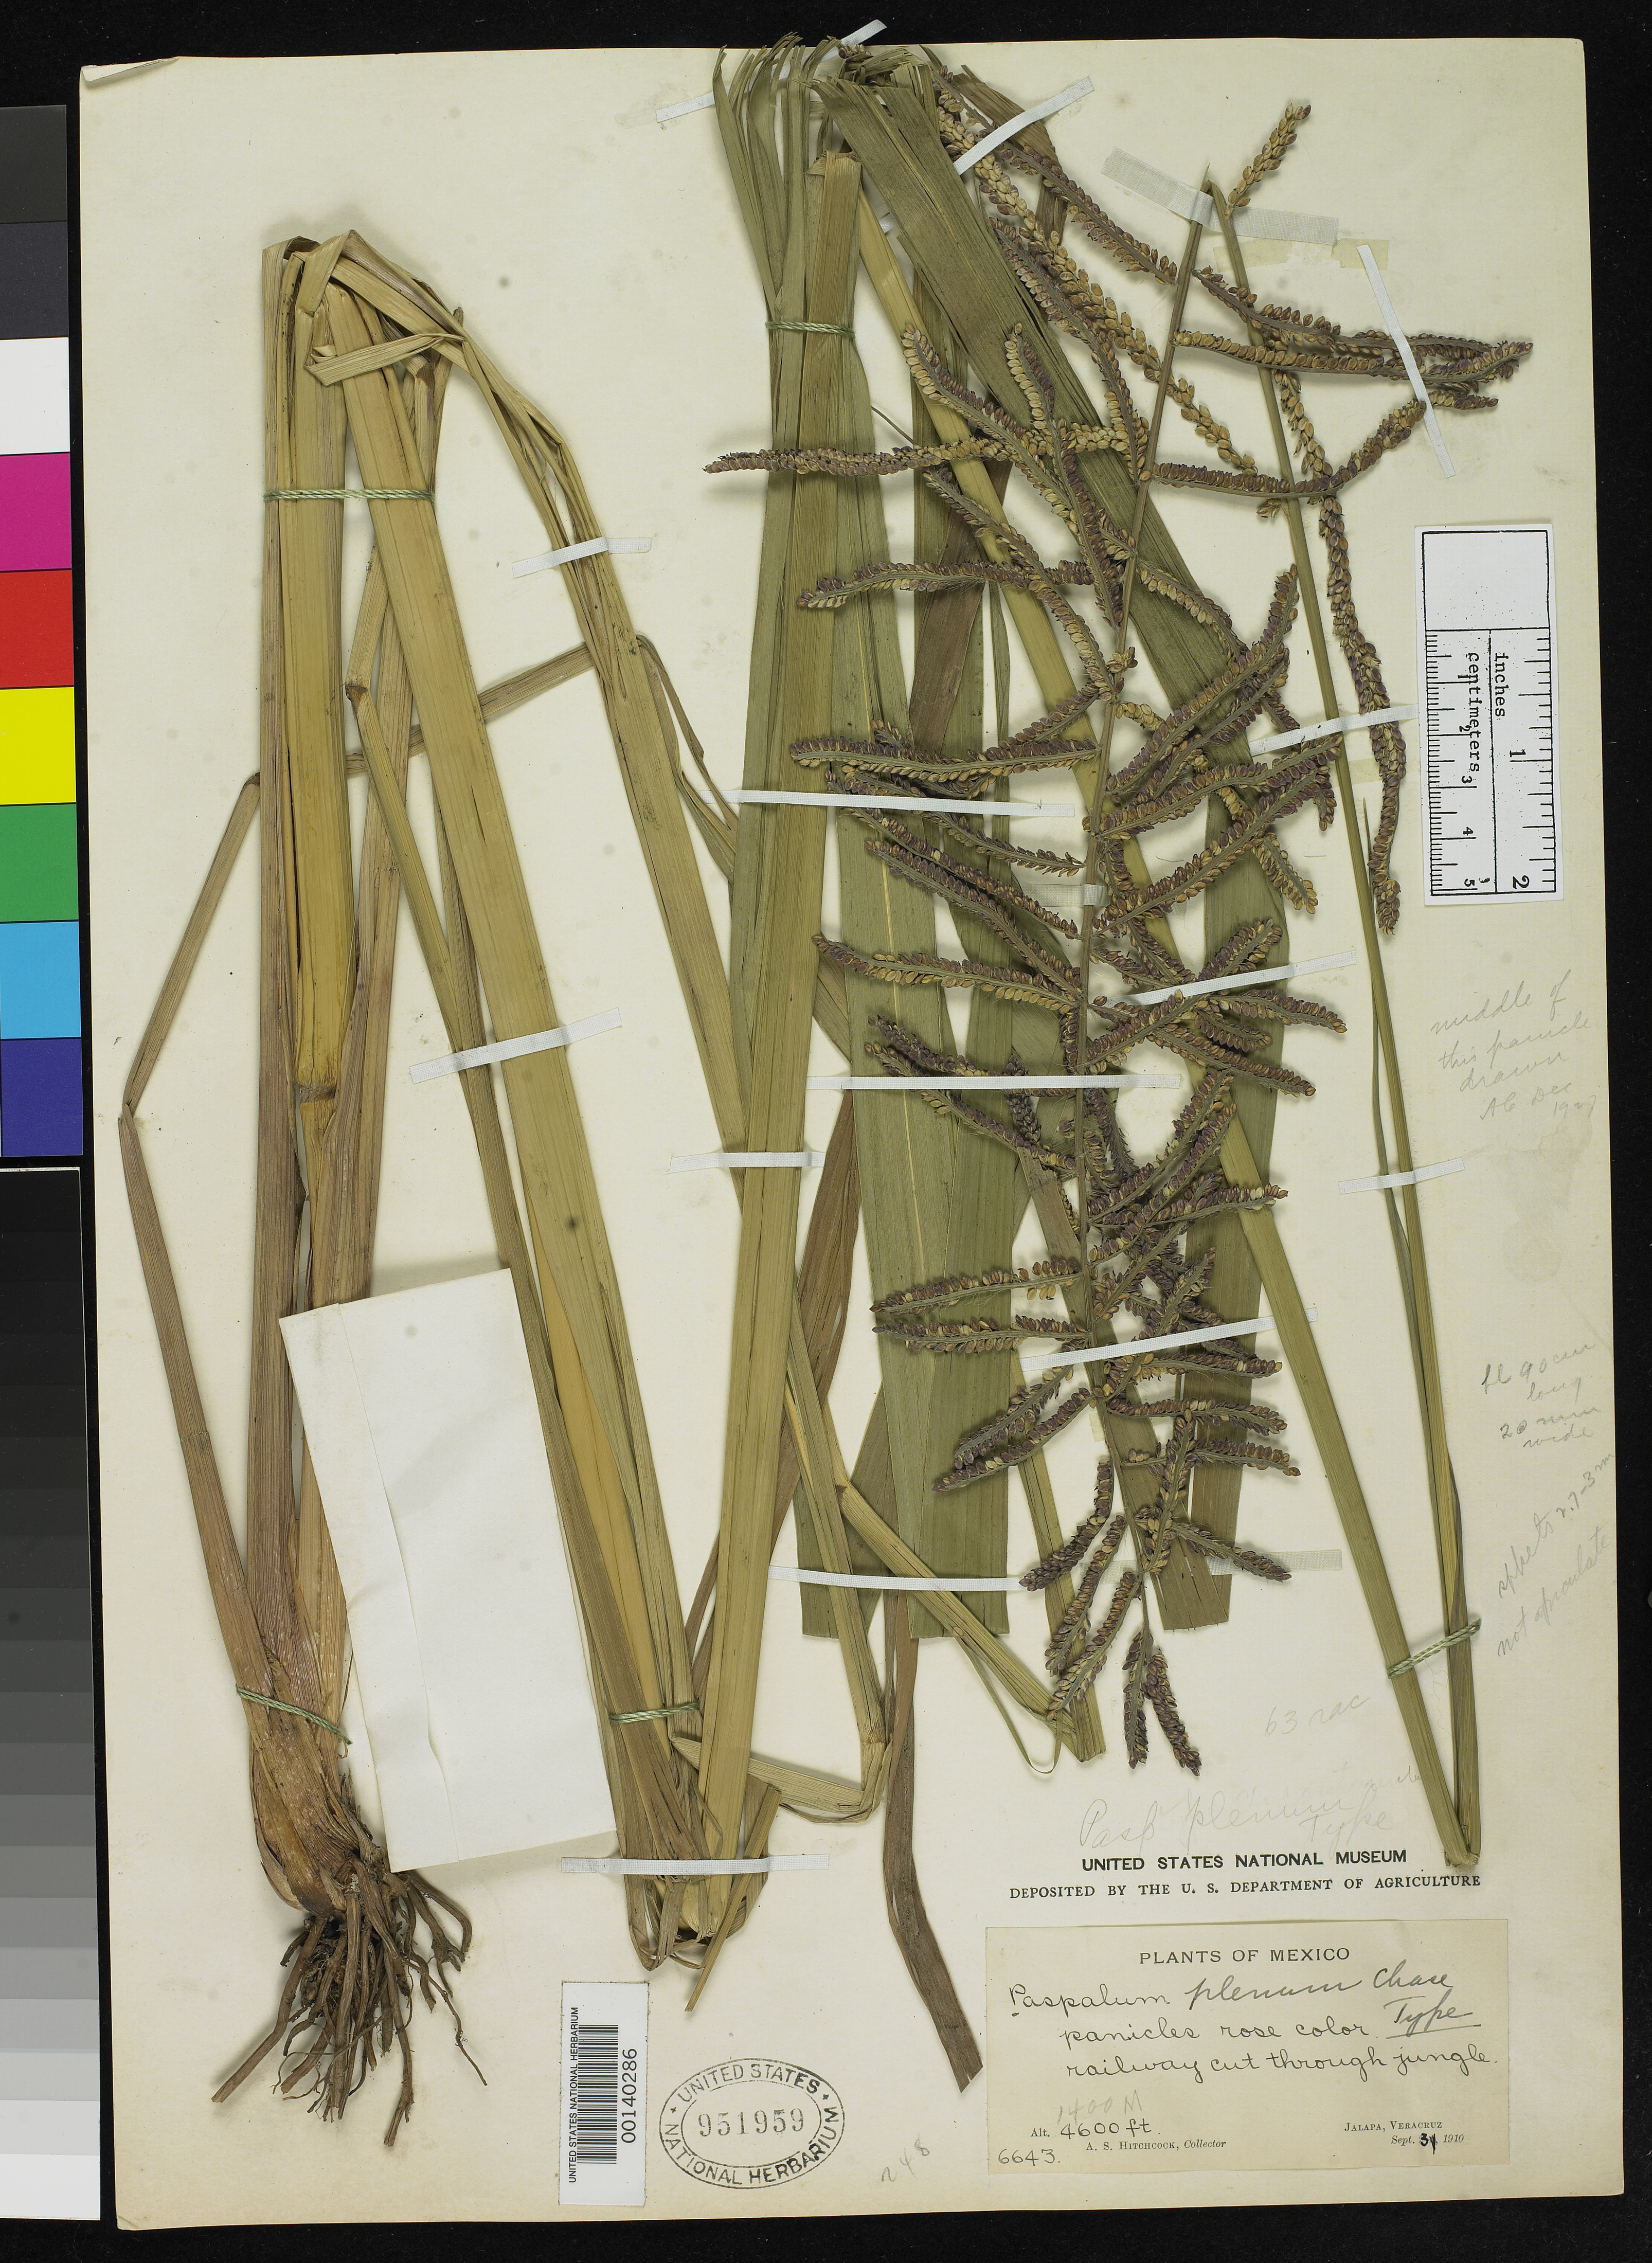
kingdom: Plantae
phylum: Tracheophyta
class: Liliopsida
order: Poales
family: Poaceae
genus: Paspalum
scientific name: Paspalum plenum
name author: Chase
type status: Holotype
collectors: A. S. Hitchcock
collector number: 6643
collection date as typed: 03 Sep 1910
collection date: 1910-09-03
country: Mexico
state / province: Veracruz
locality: Railway cut through jungle.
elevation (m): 1402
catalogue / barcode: US 951959